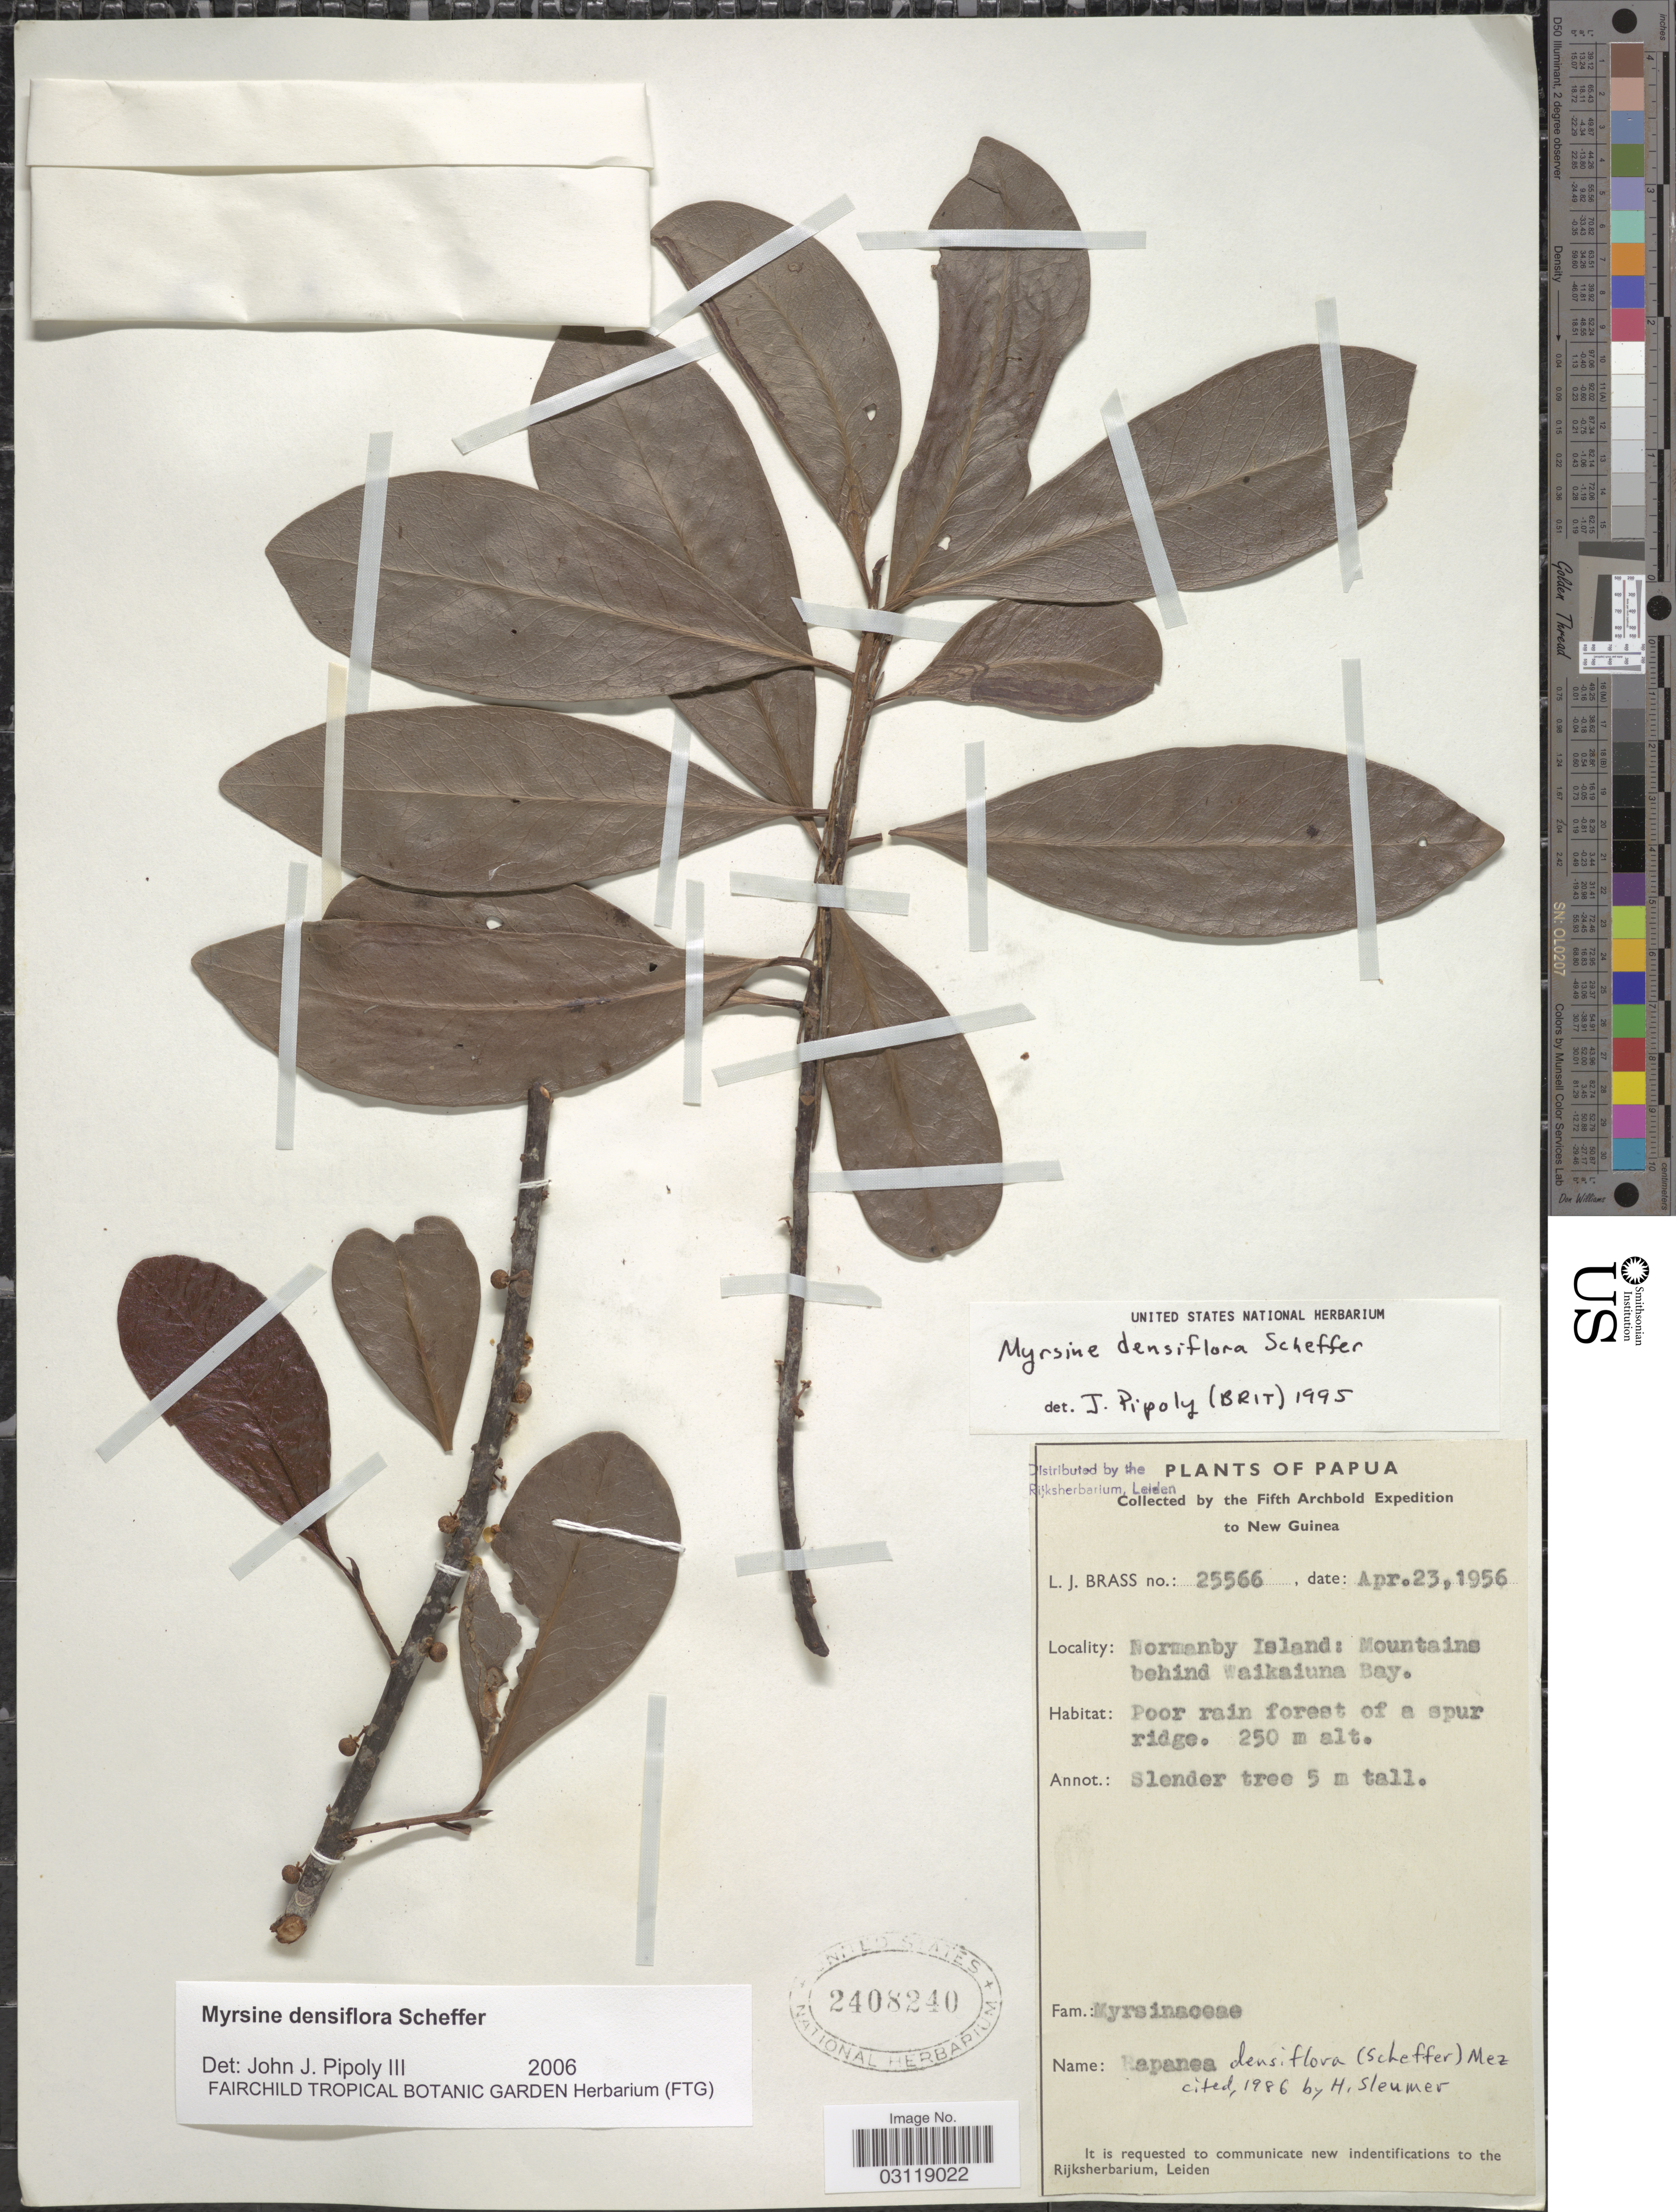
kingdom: Plantae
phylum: Tracheophyta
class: Magnoliopsida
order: Ericales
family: Primulaceae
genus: Rapanea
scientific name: Rapanea densiflora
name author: (Scheff.) Mez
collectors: L. J. Brass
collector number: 25566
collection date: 1956-04-23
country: Papua New Guinea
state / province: Milne Bay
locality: Papua. New Guinea. Normanby Island: Mountains behind Waikaiuna Bay.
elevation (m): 250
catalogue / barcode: US 2408240